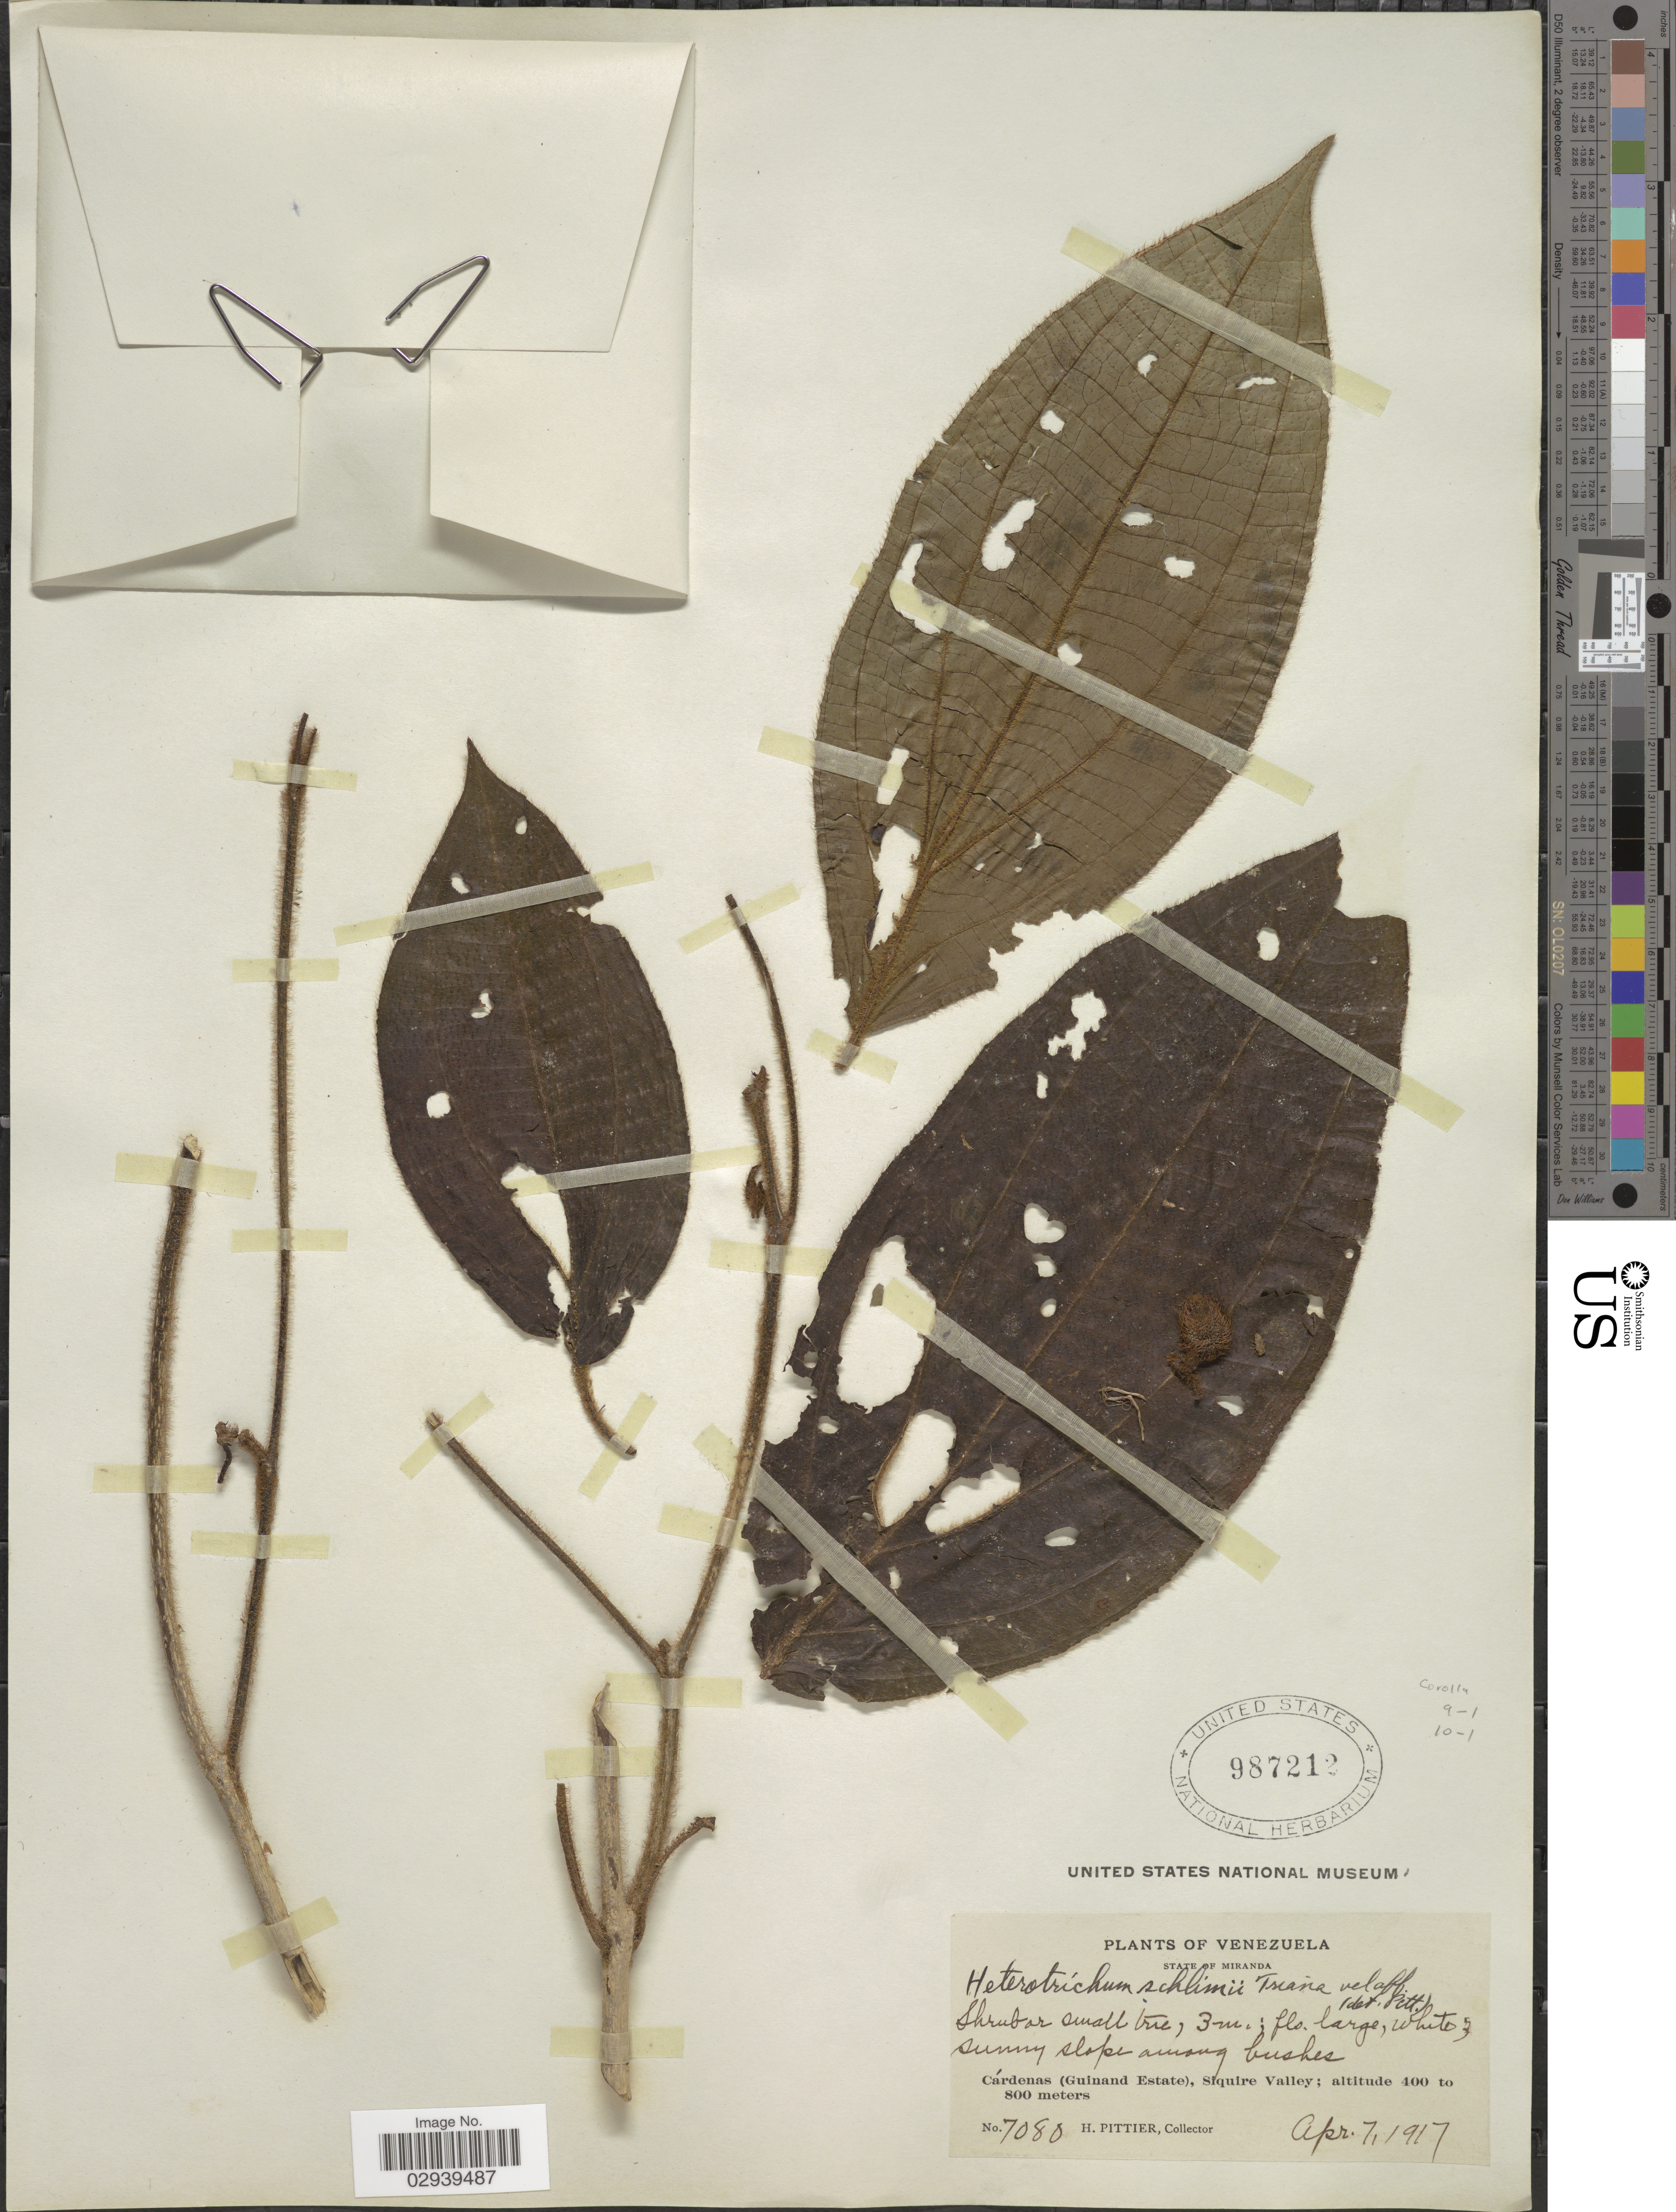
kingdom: Plantae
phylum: Tracheophyta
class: Magnoliopsida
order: Myrtales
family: Melastomataceae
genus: Miconia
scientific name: Miconia funckii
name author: Wurdack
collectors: H. F. Pittier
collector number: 7080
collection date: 1917-04-07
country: Venezuela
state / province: Miranda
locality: Cárdenas (Guinand Estate), Siquire Valley.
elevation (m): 400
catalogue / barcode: US 987212